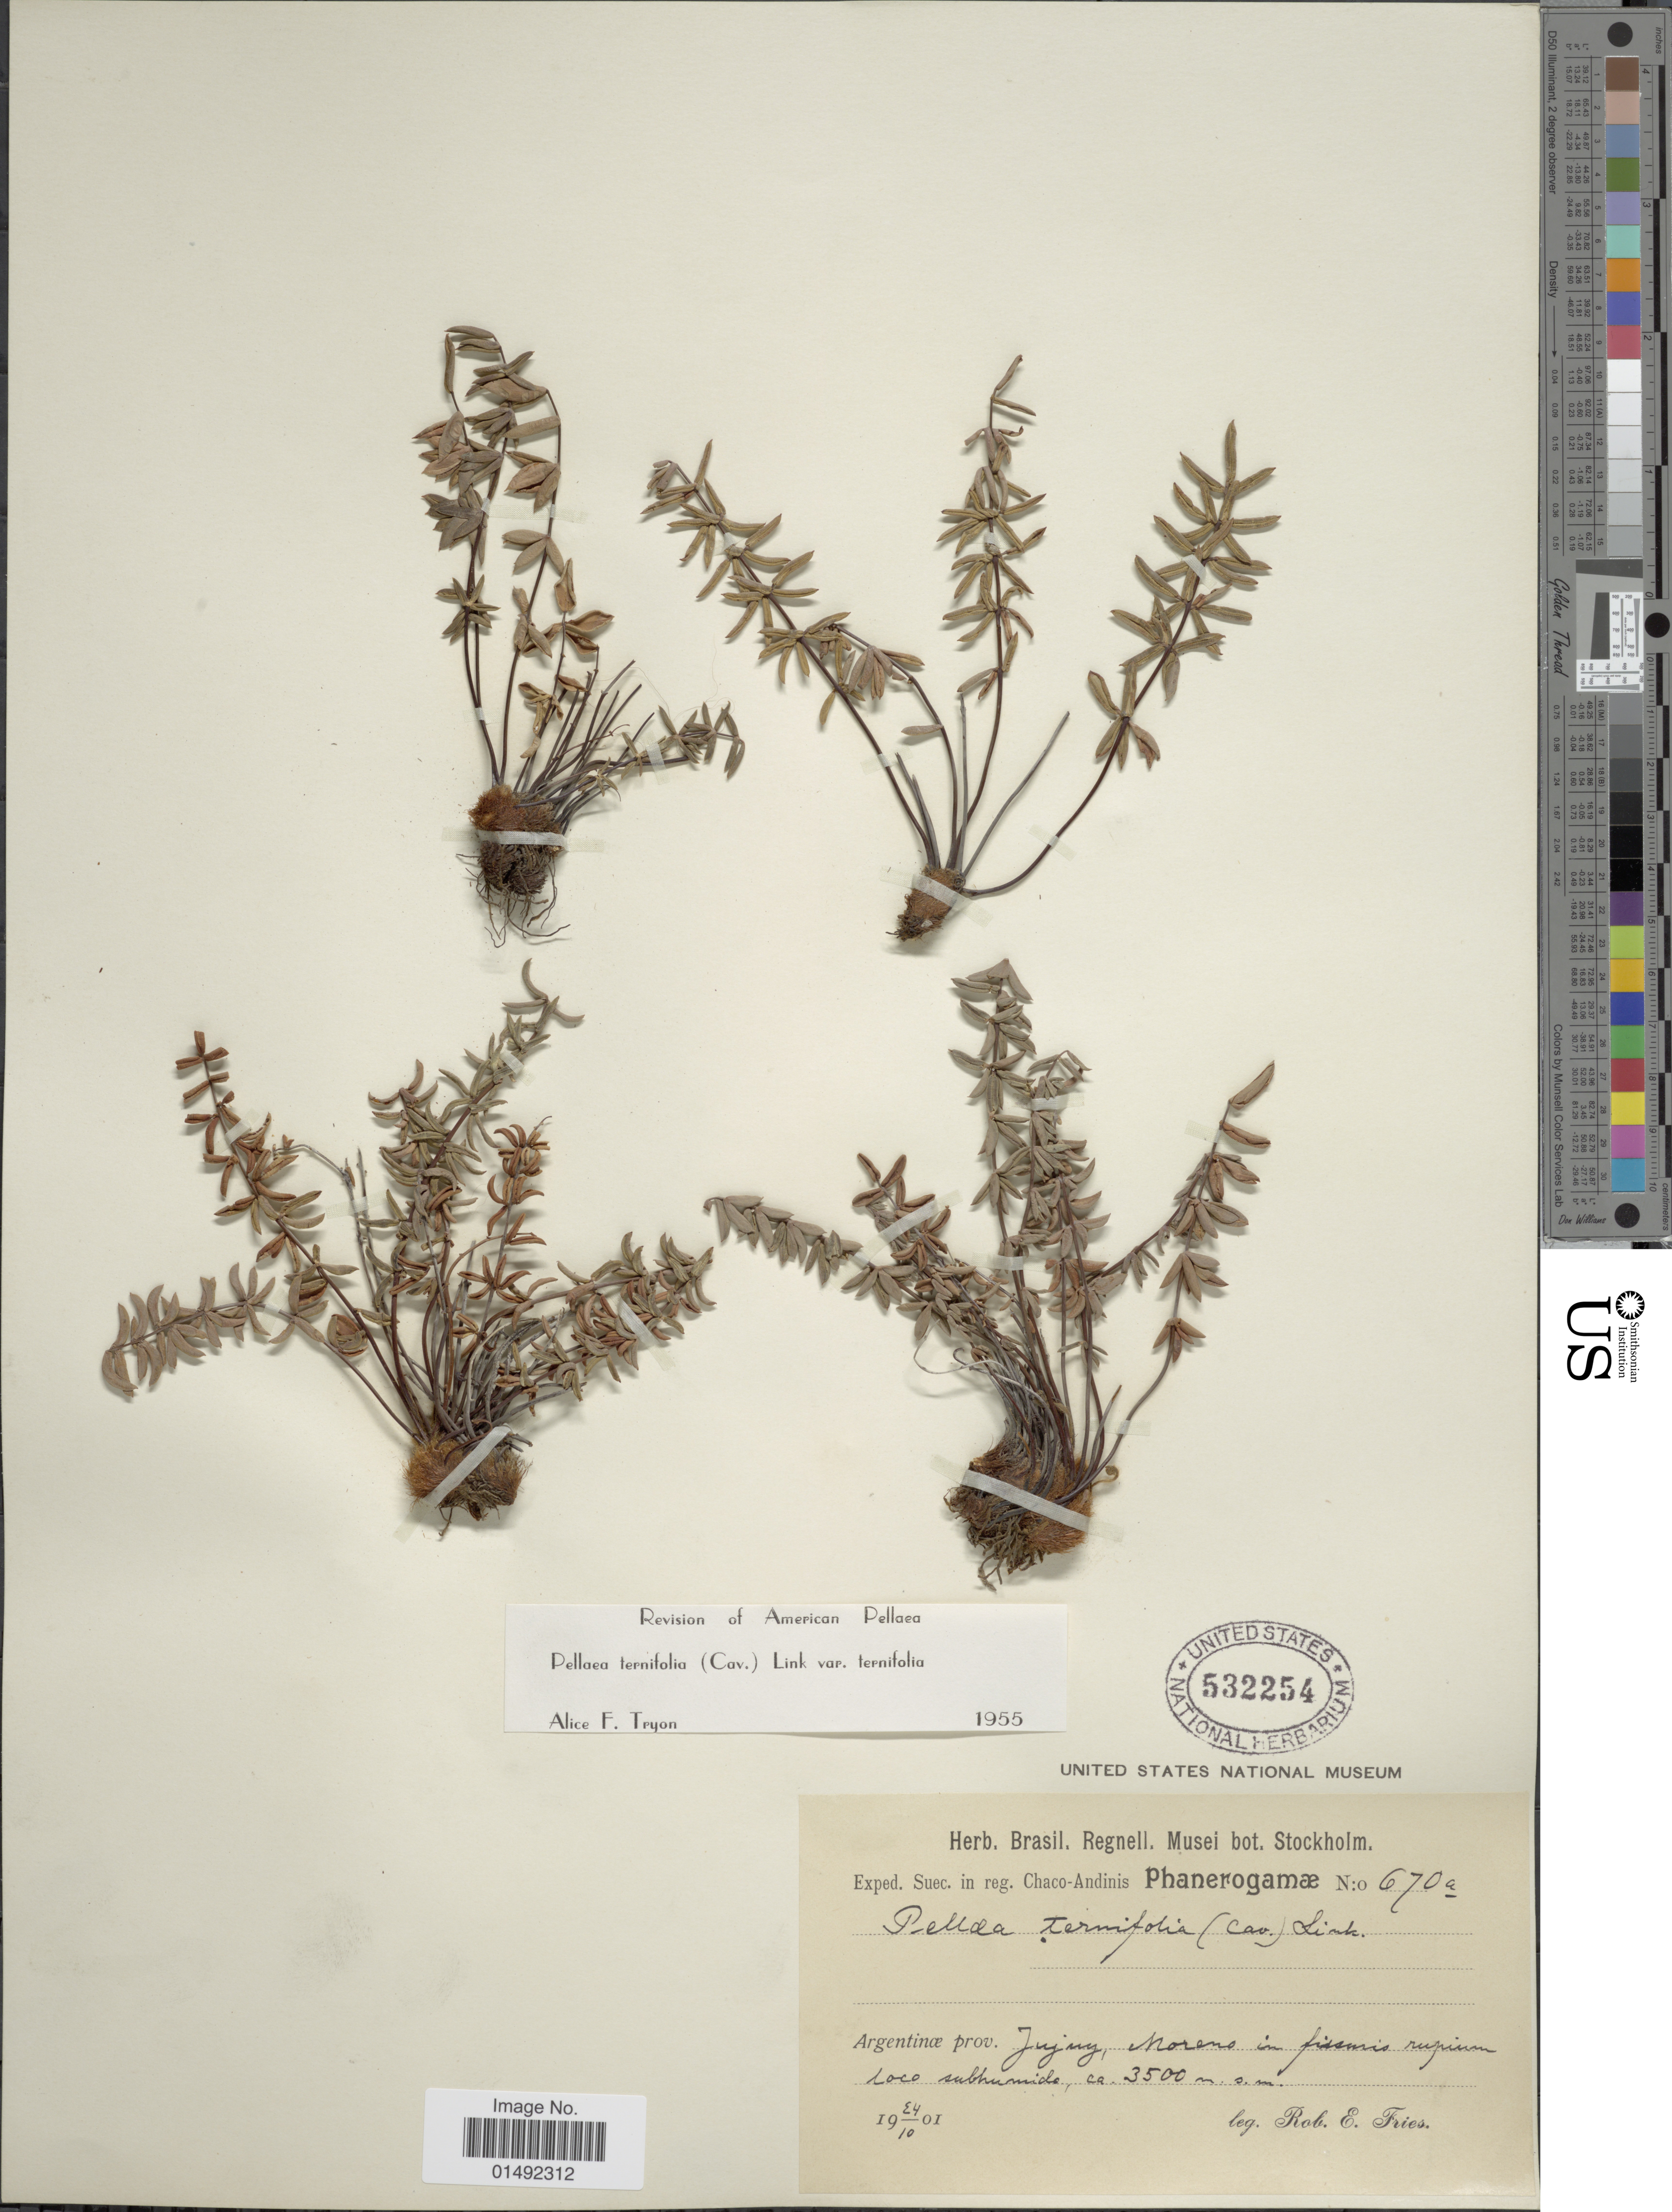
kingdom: Plantae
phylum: Tracheophyta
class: Polypodiopsida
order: Polypodiales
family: Pteridaceae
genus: Pellaea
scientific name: Pellaea ternifolia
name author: (Cav.) Link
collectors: R. E. Fries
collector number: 670a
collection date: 1901-10-04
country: Argentina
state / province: Jujuy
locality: Moreno in fissuris rupium loco subhumide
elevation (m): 3500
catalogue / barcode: US 532254